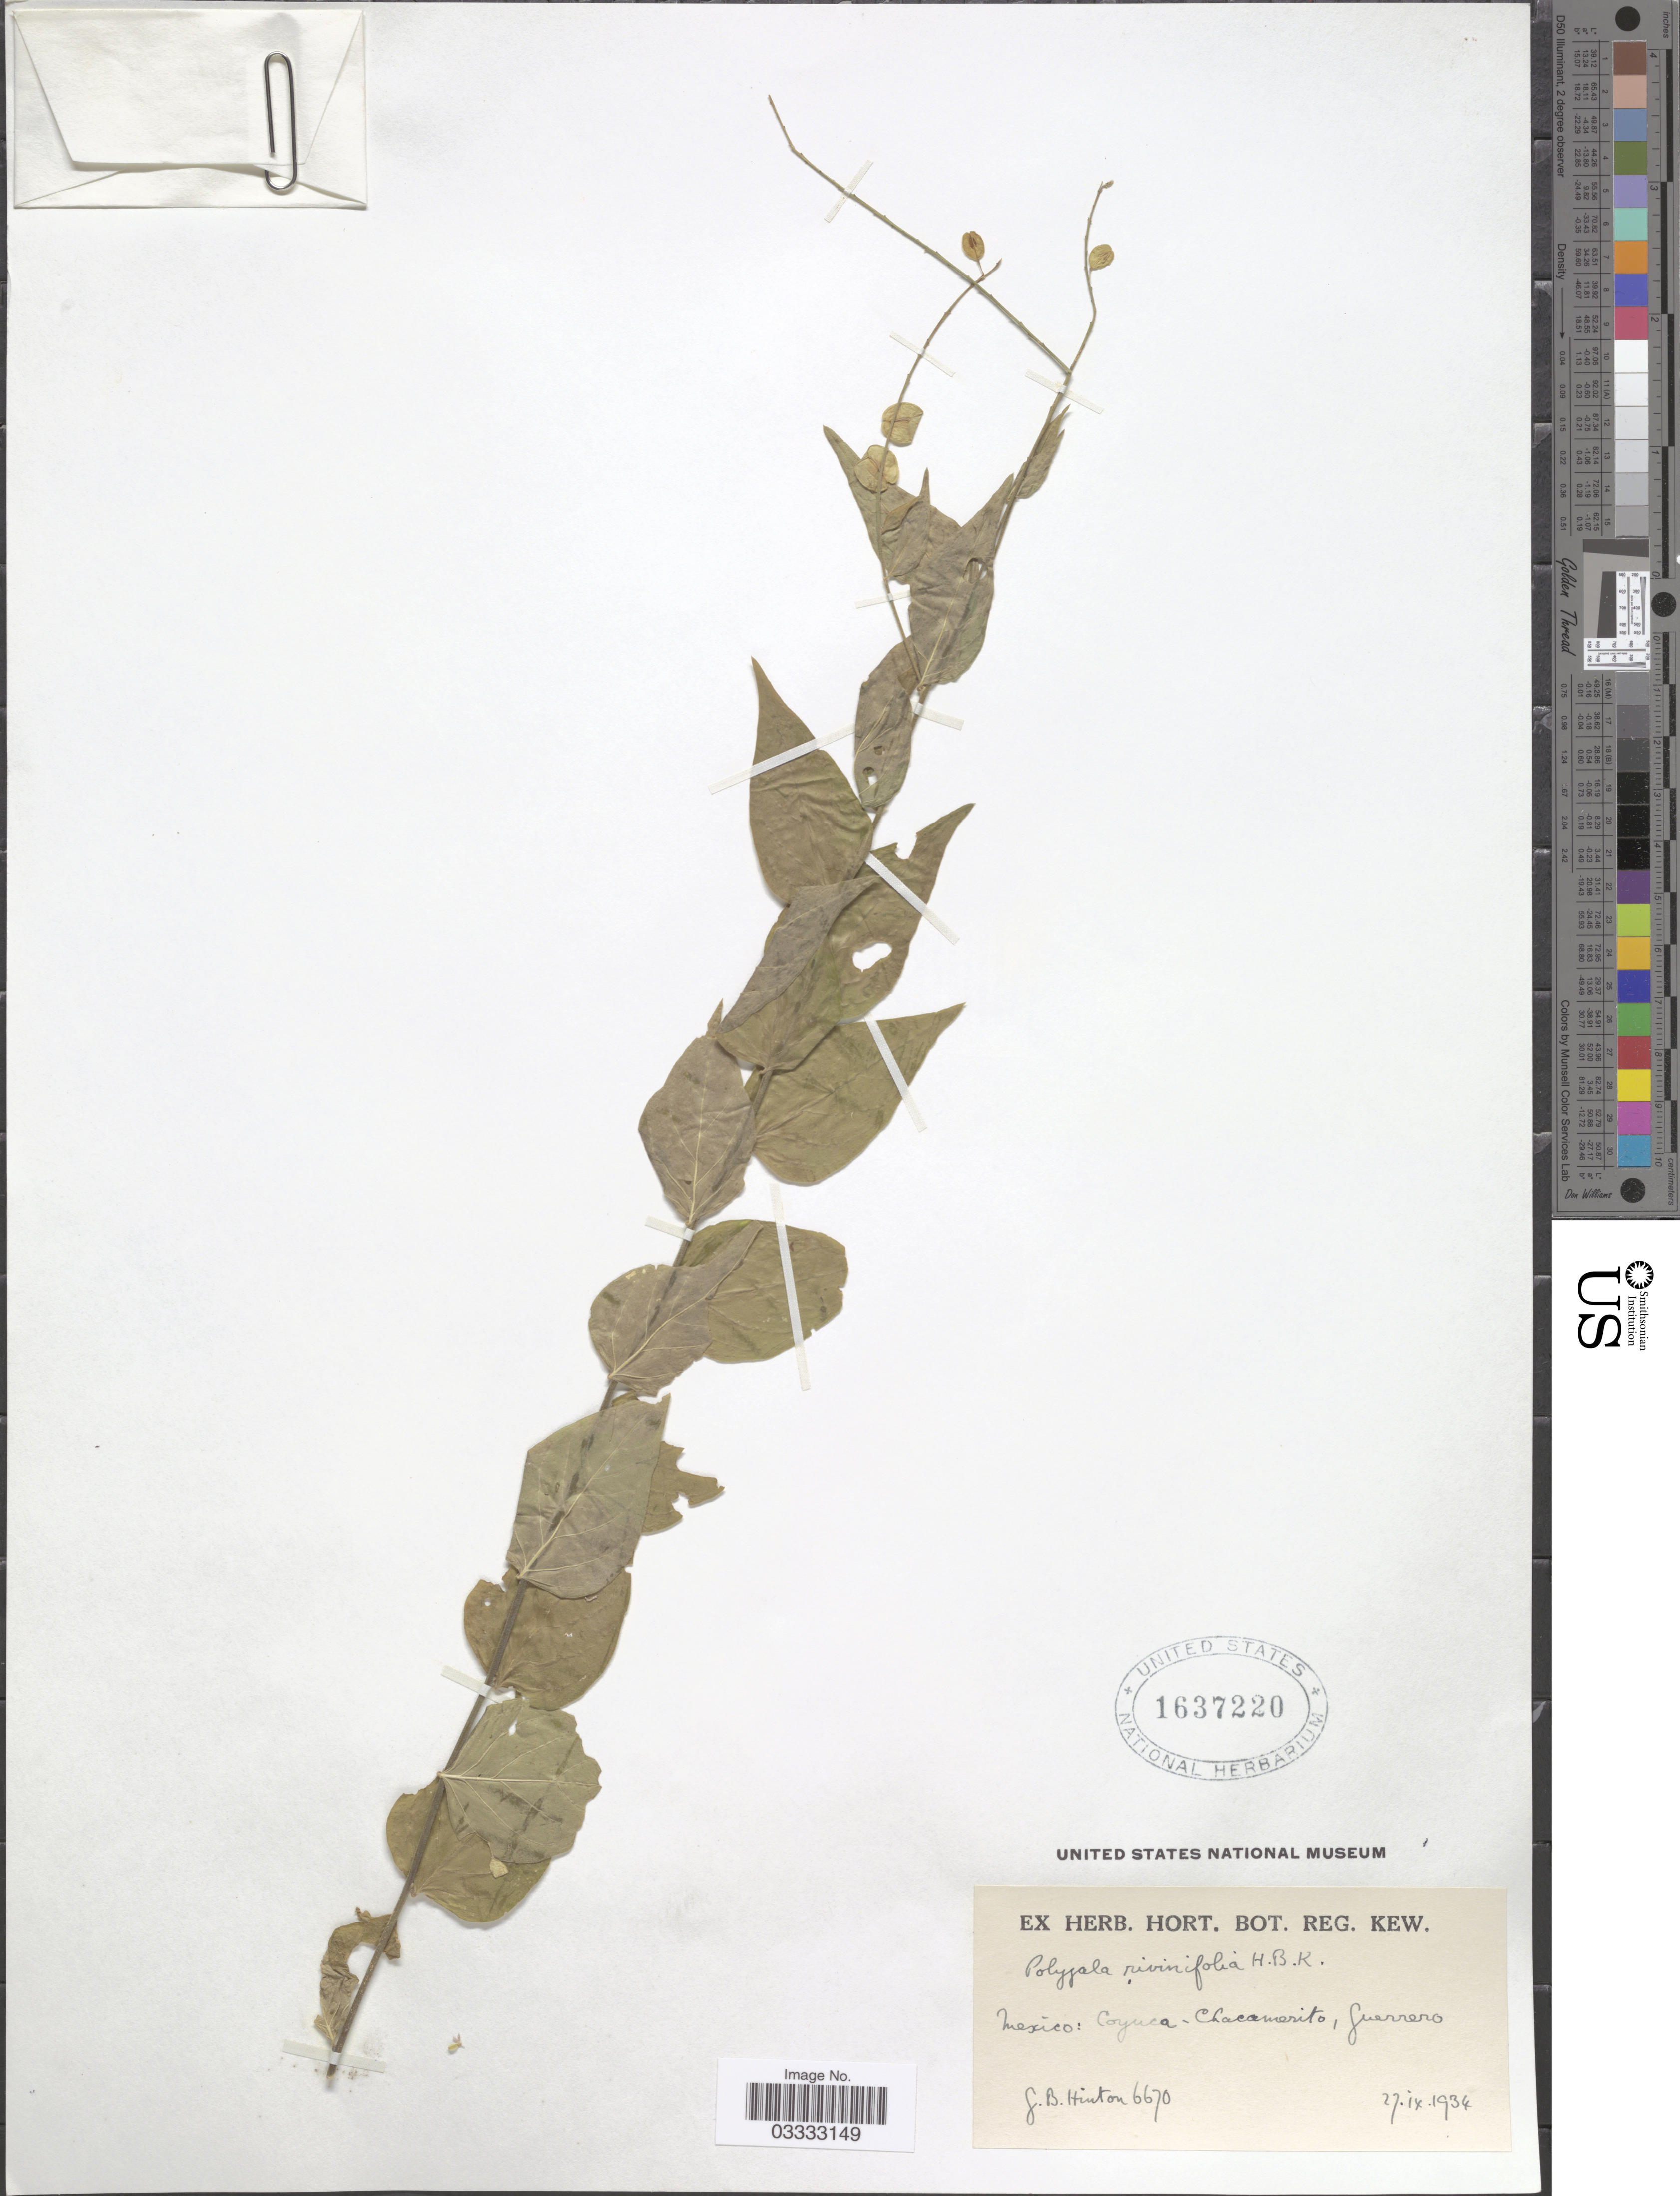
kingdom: Plantae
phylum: Tracheophyta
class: Magnoliopsida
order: Fabales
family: Polygalaceae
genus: Hebecarpa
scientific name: Hebecarpa rivinifolia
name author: (Kunth) J.R. Abbott & J.F.B. Pastore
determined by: Strong, Mark T., (BOT), Smithsonian Institution - National Museum of Natural History (UNITED STATES)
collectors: G. B. Hinton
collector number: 6670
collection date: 1934-09-27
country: Mexico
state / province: Guerrero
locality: Coyuca - Chacamerito.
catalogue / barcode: US 1637220